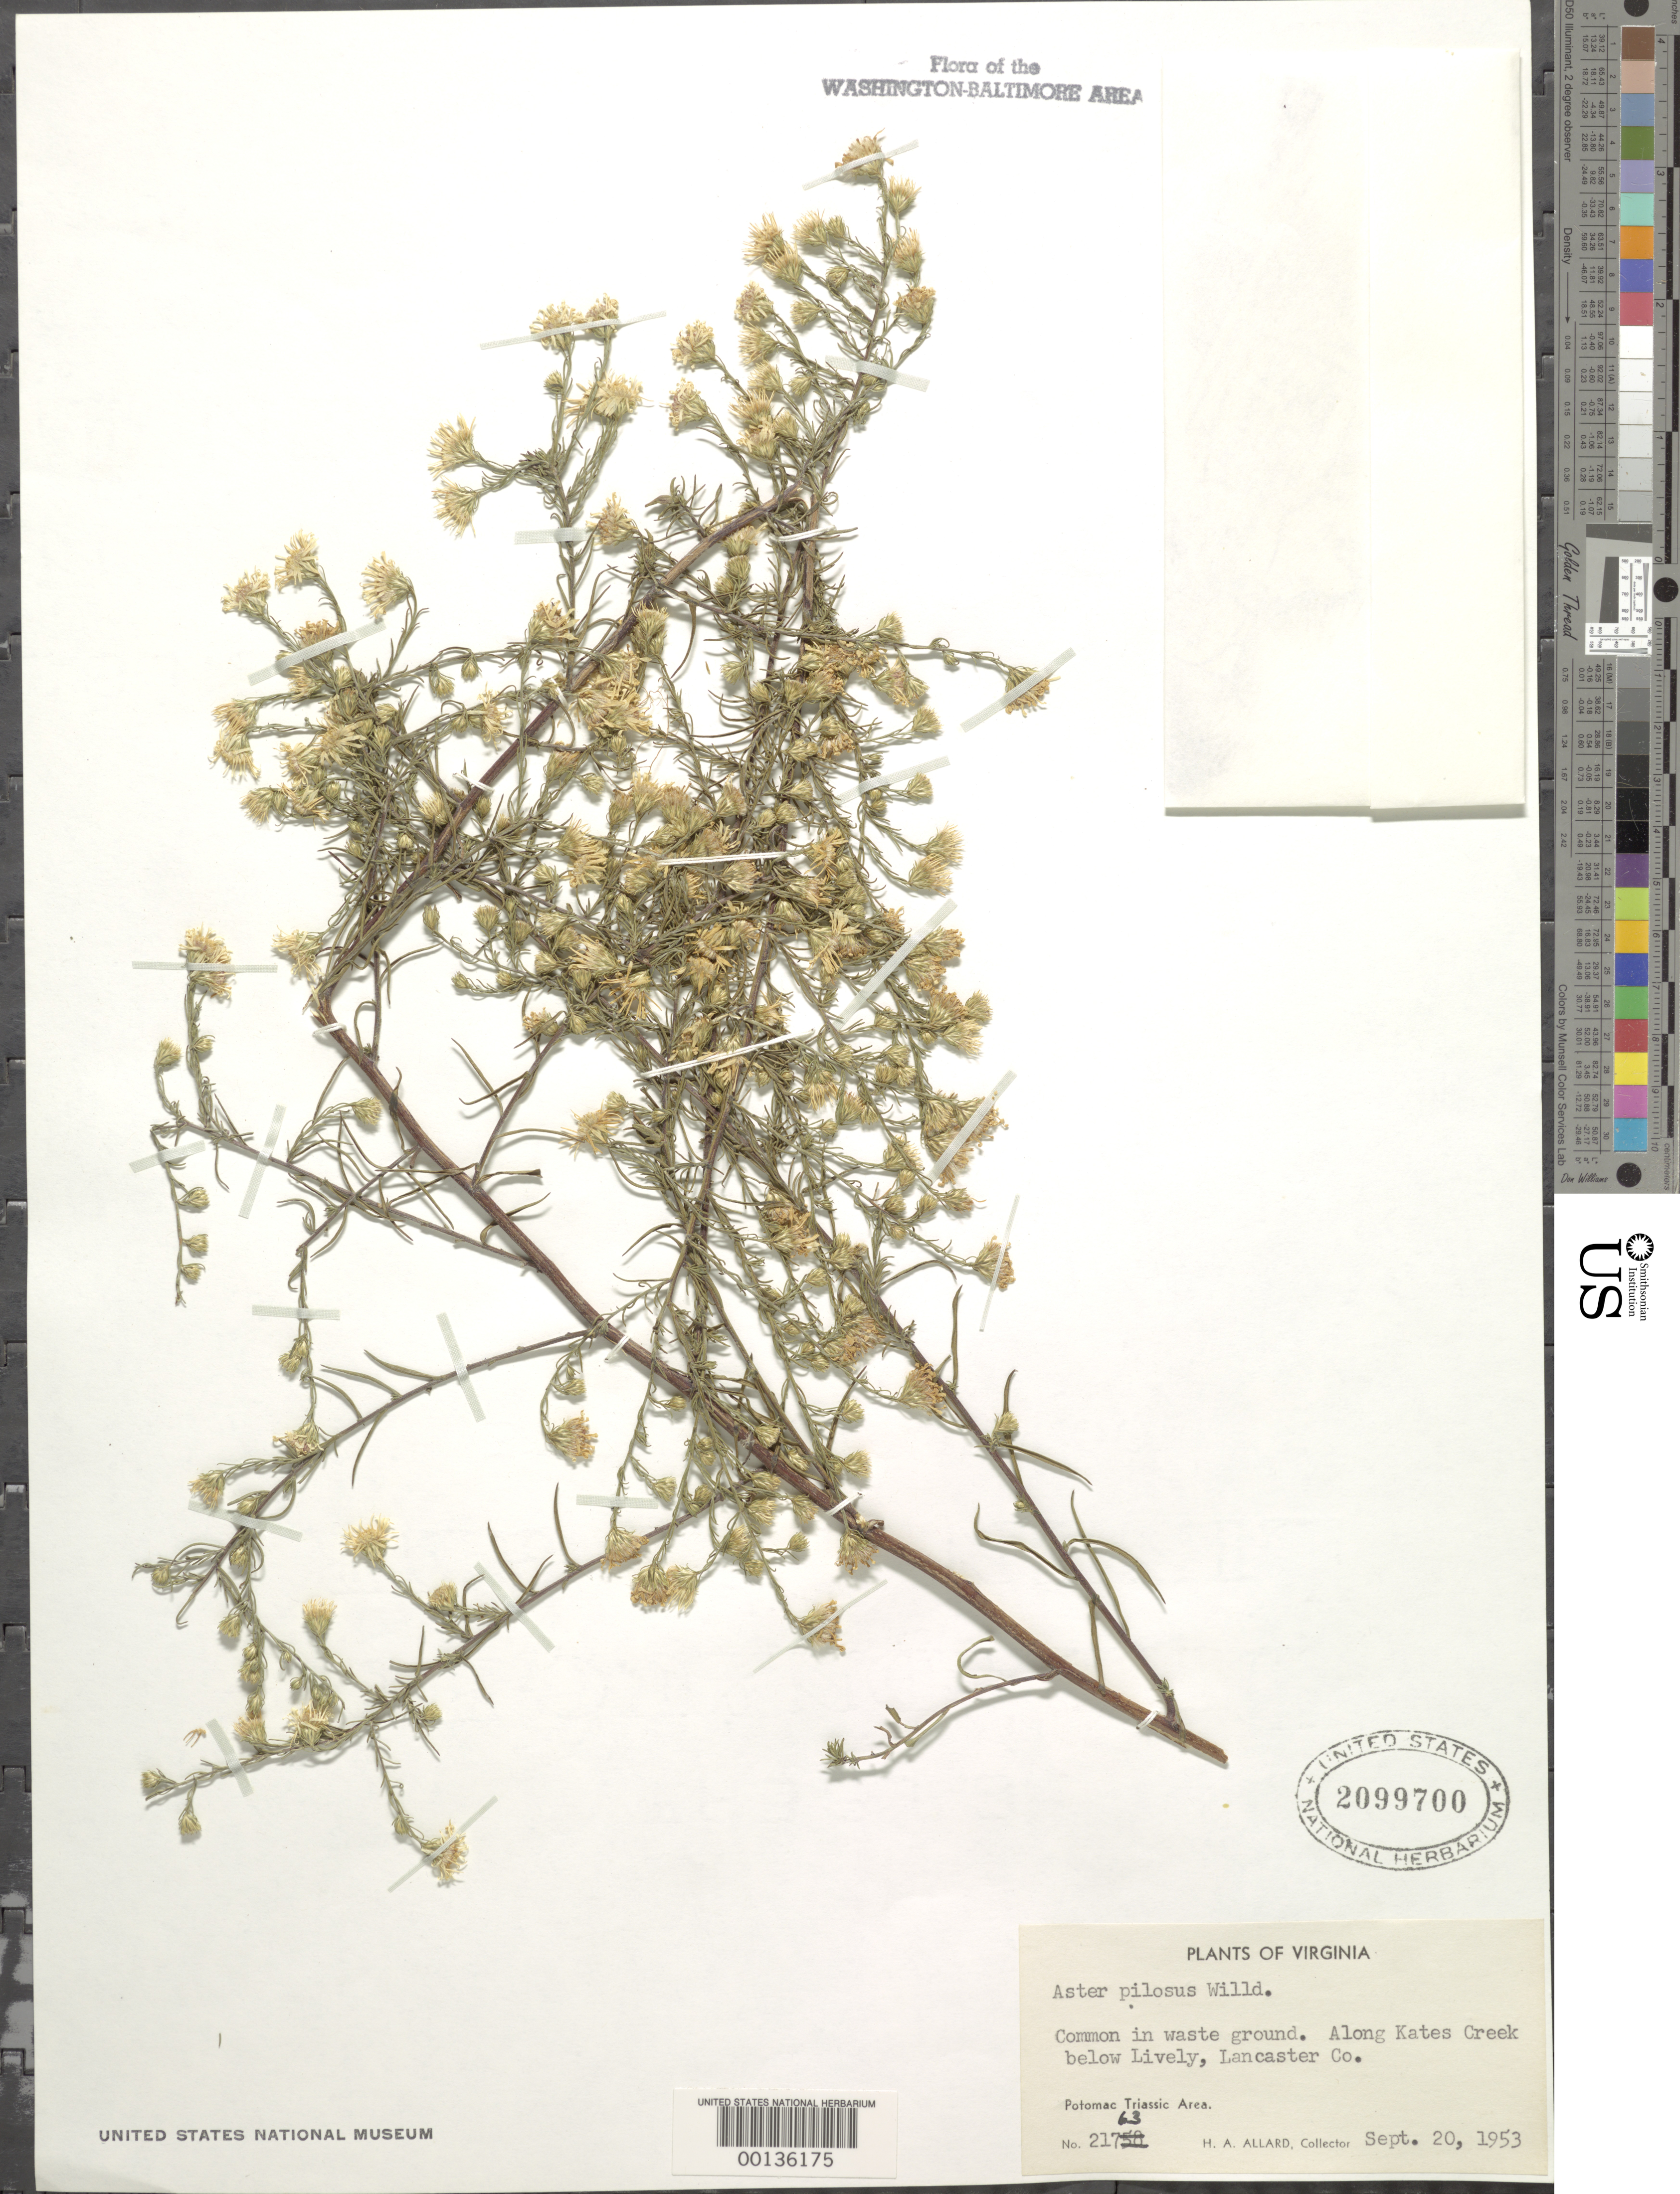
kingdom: Plantae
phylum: Tracheophyta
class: Magnoliopsida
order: Asterales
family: Asteraceae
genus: Symphyotrichum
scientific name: Symphyotrichum pilosum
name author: (Willd.) G.L. Nesom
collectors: H. A. Allard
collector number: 21763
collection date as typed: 20 Sep 1953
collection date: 1953-09-20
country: United States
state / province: Virginia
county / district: Lancaster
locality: Kates Creek below Lively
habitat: Waste ground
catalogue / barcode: US 2099700